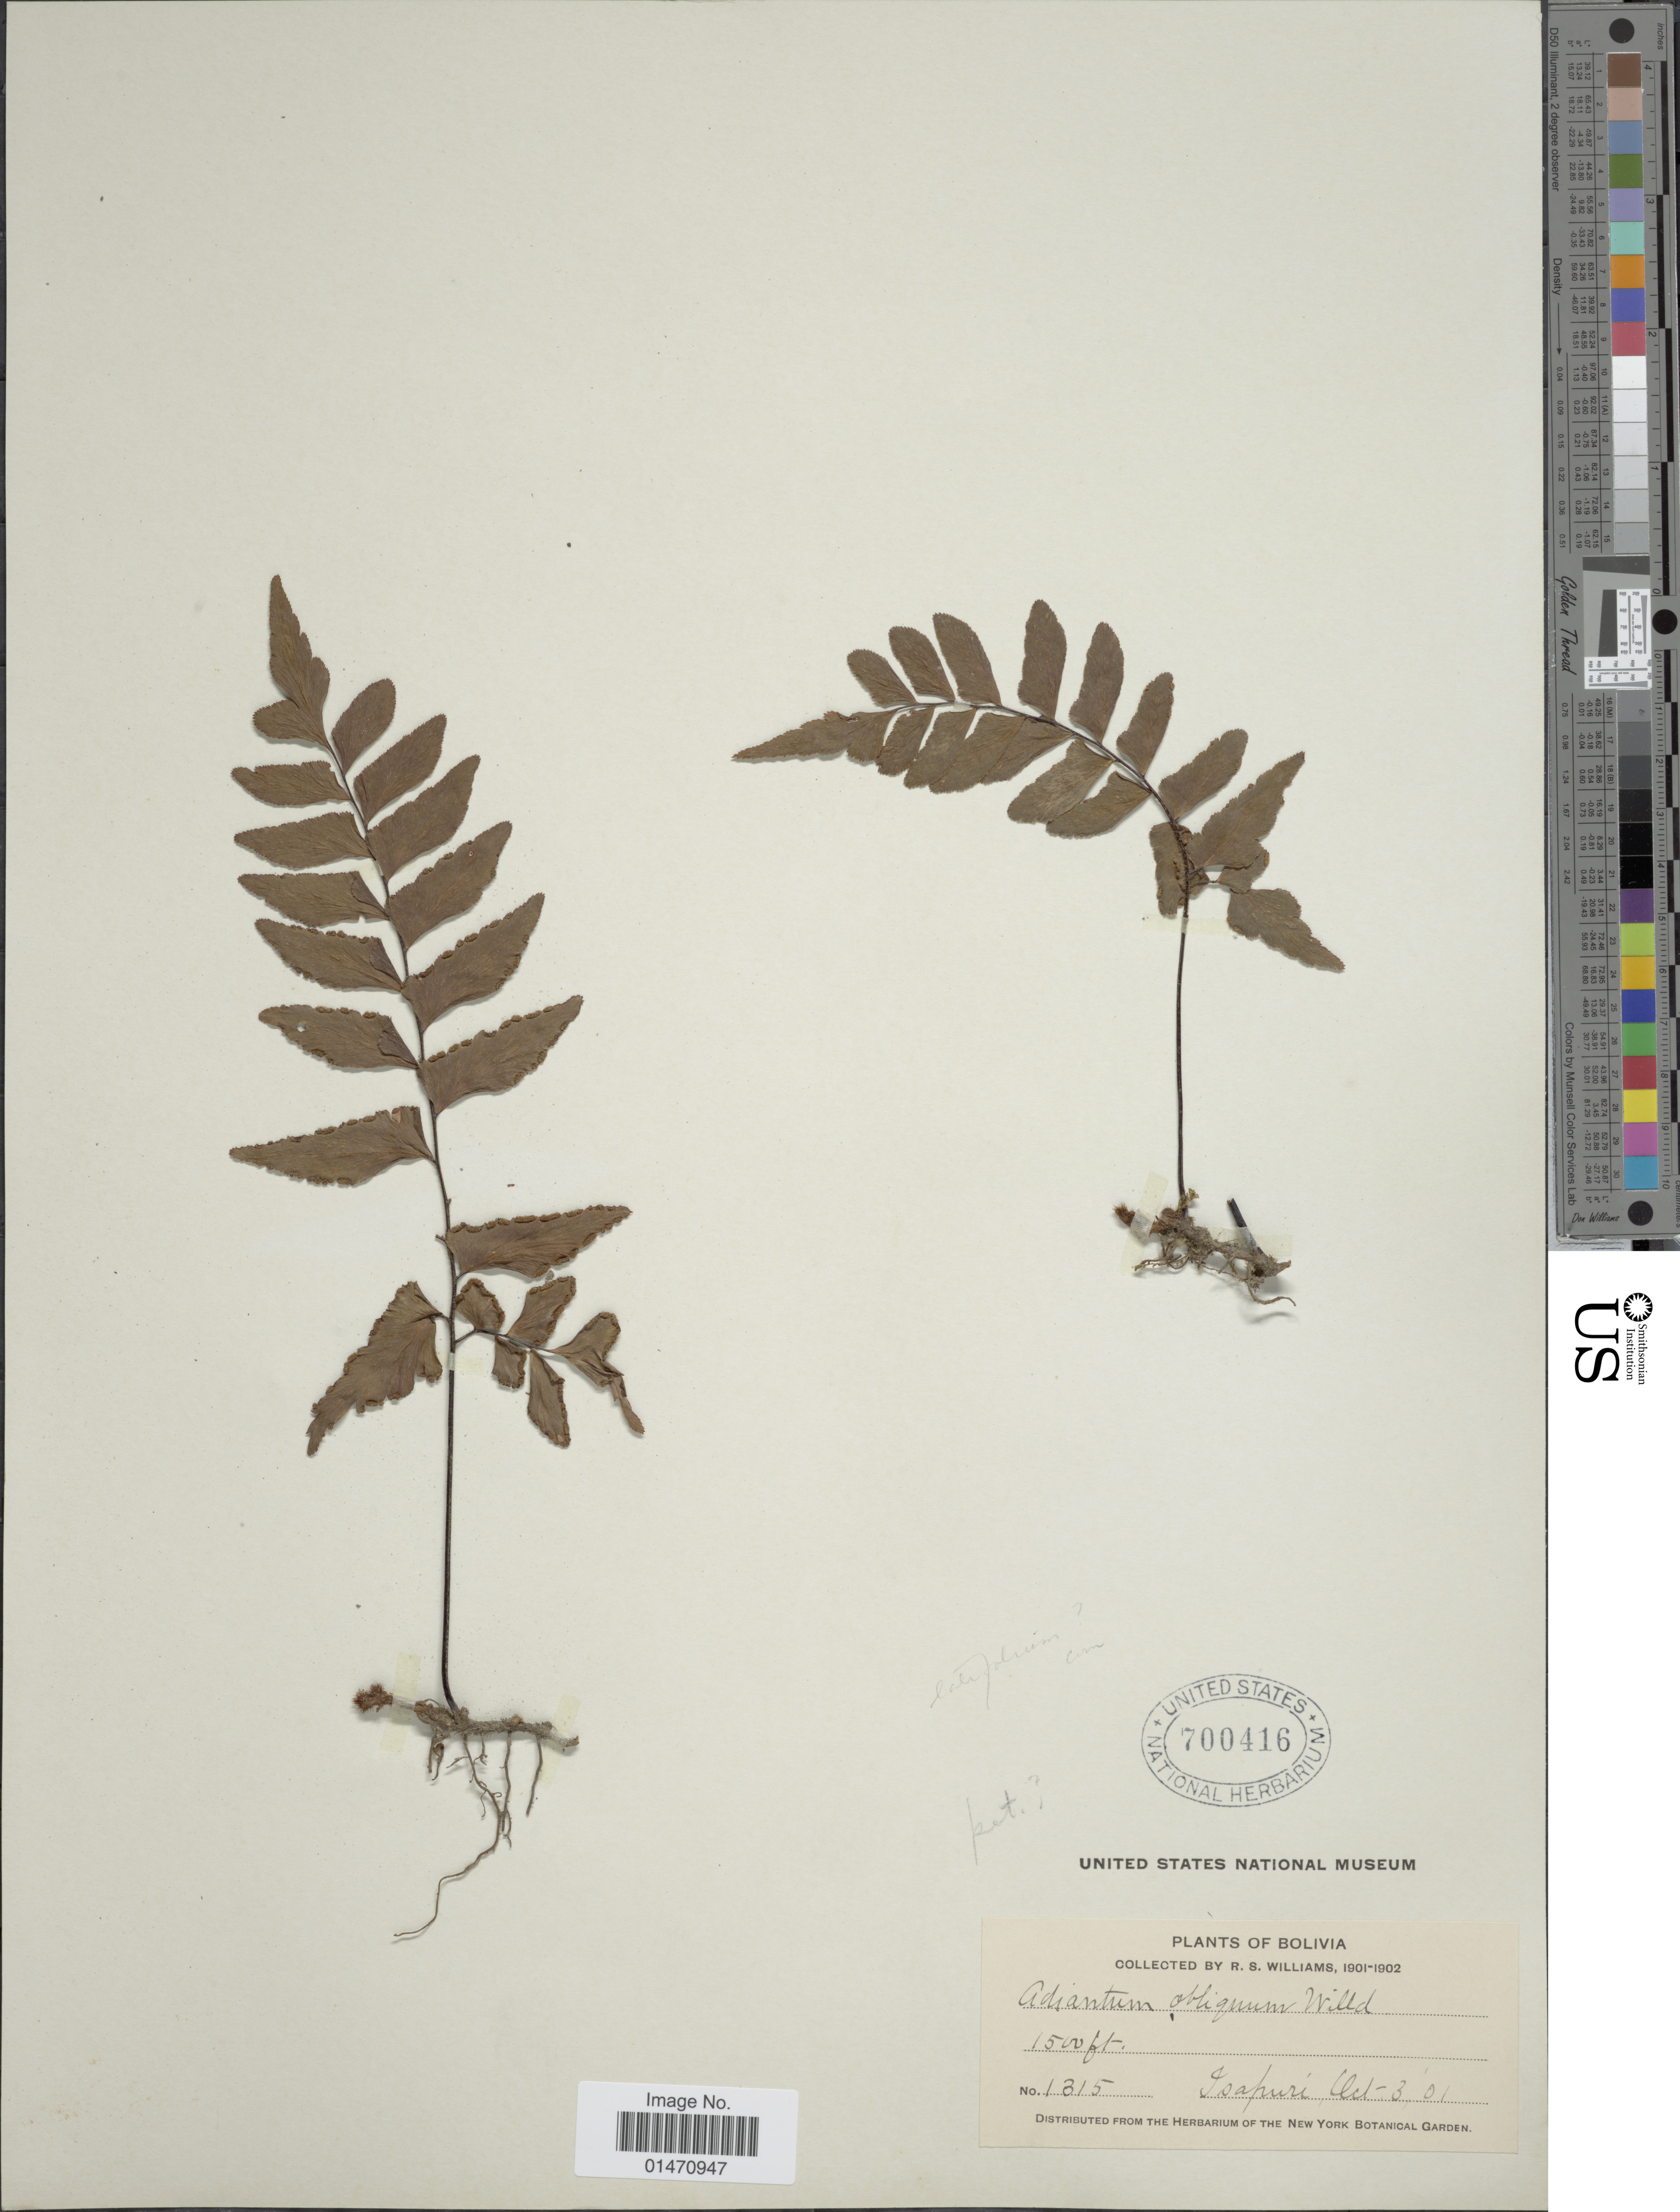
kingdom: Plantae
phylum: Tracheophyta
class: Polypodiopsida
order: Polypodiales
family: Pteridaceae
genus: Adiantum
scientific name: Adiantum petiolatum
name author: Desv.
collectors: R. S. Williams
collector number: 1315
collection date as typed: Oct. 3, 1901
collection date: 1901-10-03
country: Bolivia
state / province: La Páz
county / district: Larecaja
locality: Isupuri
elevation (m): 457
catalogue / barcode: US 700416